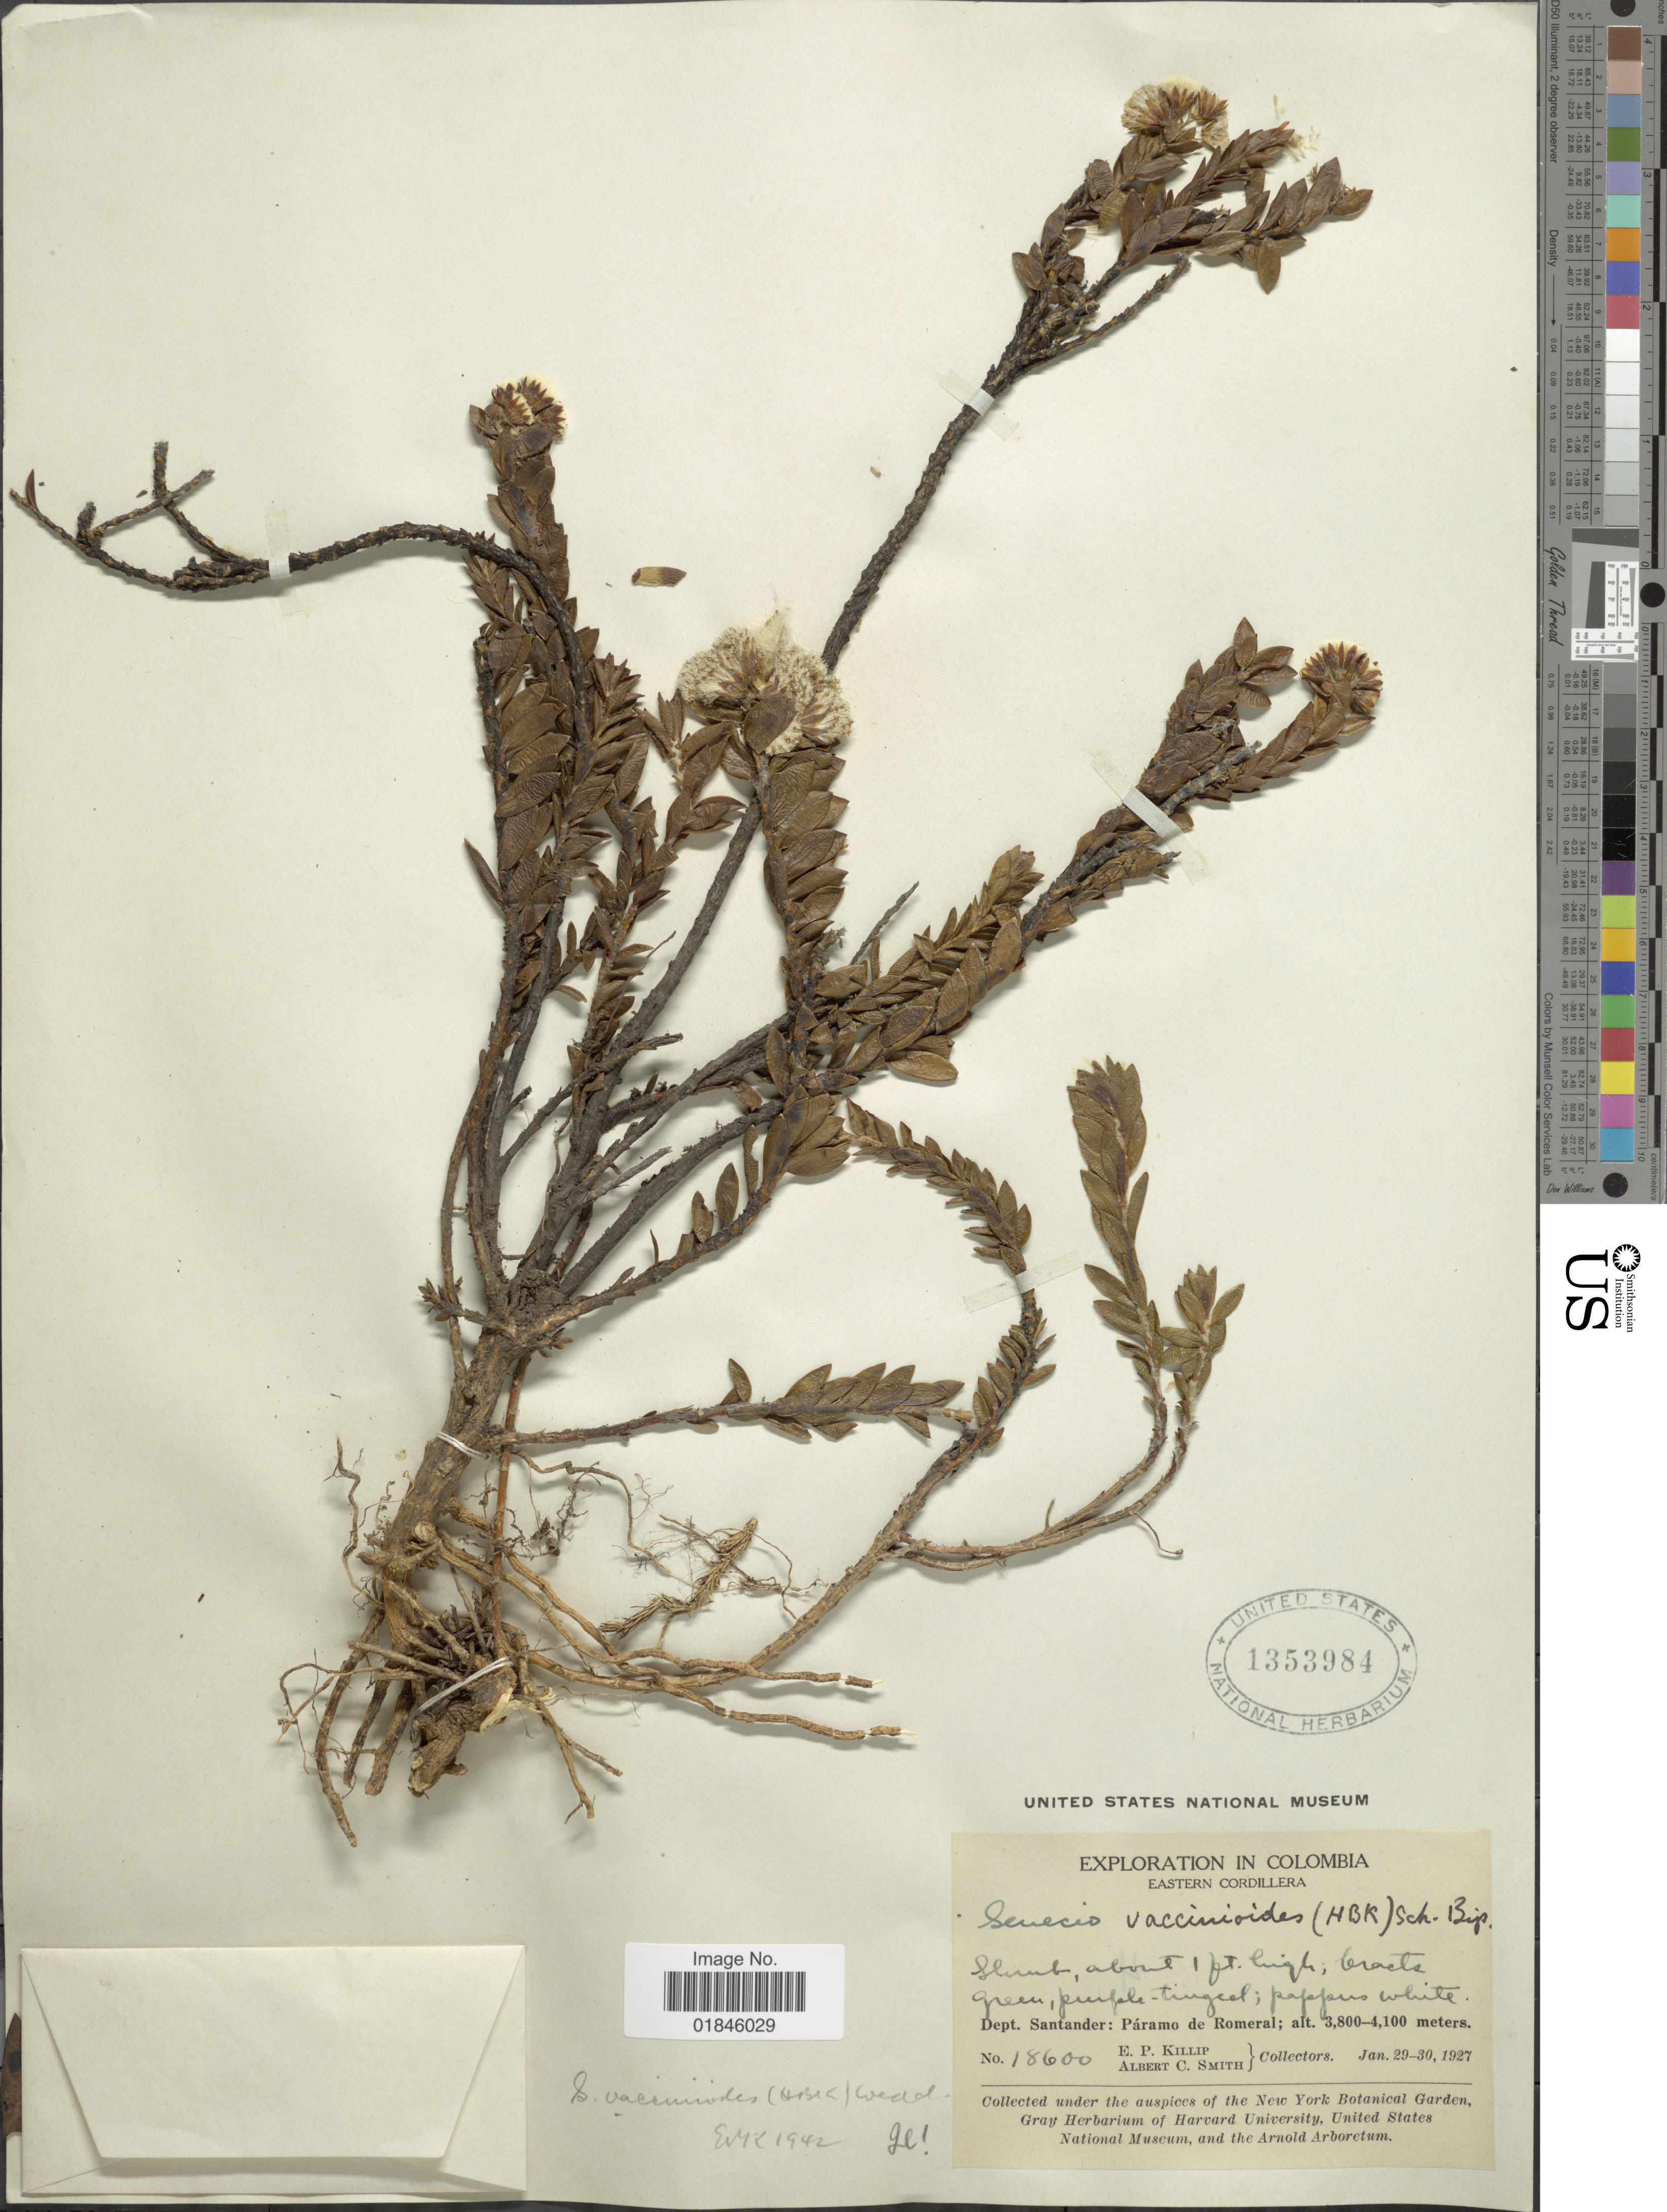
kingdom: Plantae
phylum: Tracheophyta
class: Magnoliopsida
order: Asterales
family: Asteraceae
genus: Pentacalia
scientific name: Pentacalia vaccinioides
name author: (Kunth) Cuatrec.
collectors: E. P. Killip & A. C. Smith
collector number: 18600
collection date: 1927-01-29/1927-01-30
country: Colombia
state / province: Santander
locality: Eastern Cordillera. Dept. Santander: Páramo de Romeral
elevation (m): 3800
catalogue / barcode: US 1353984